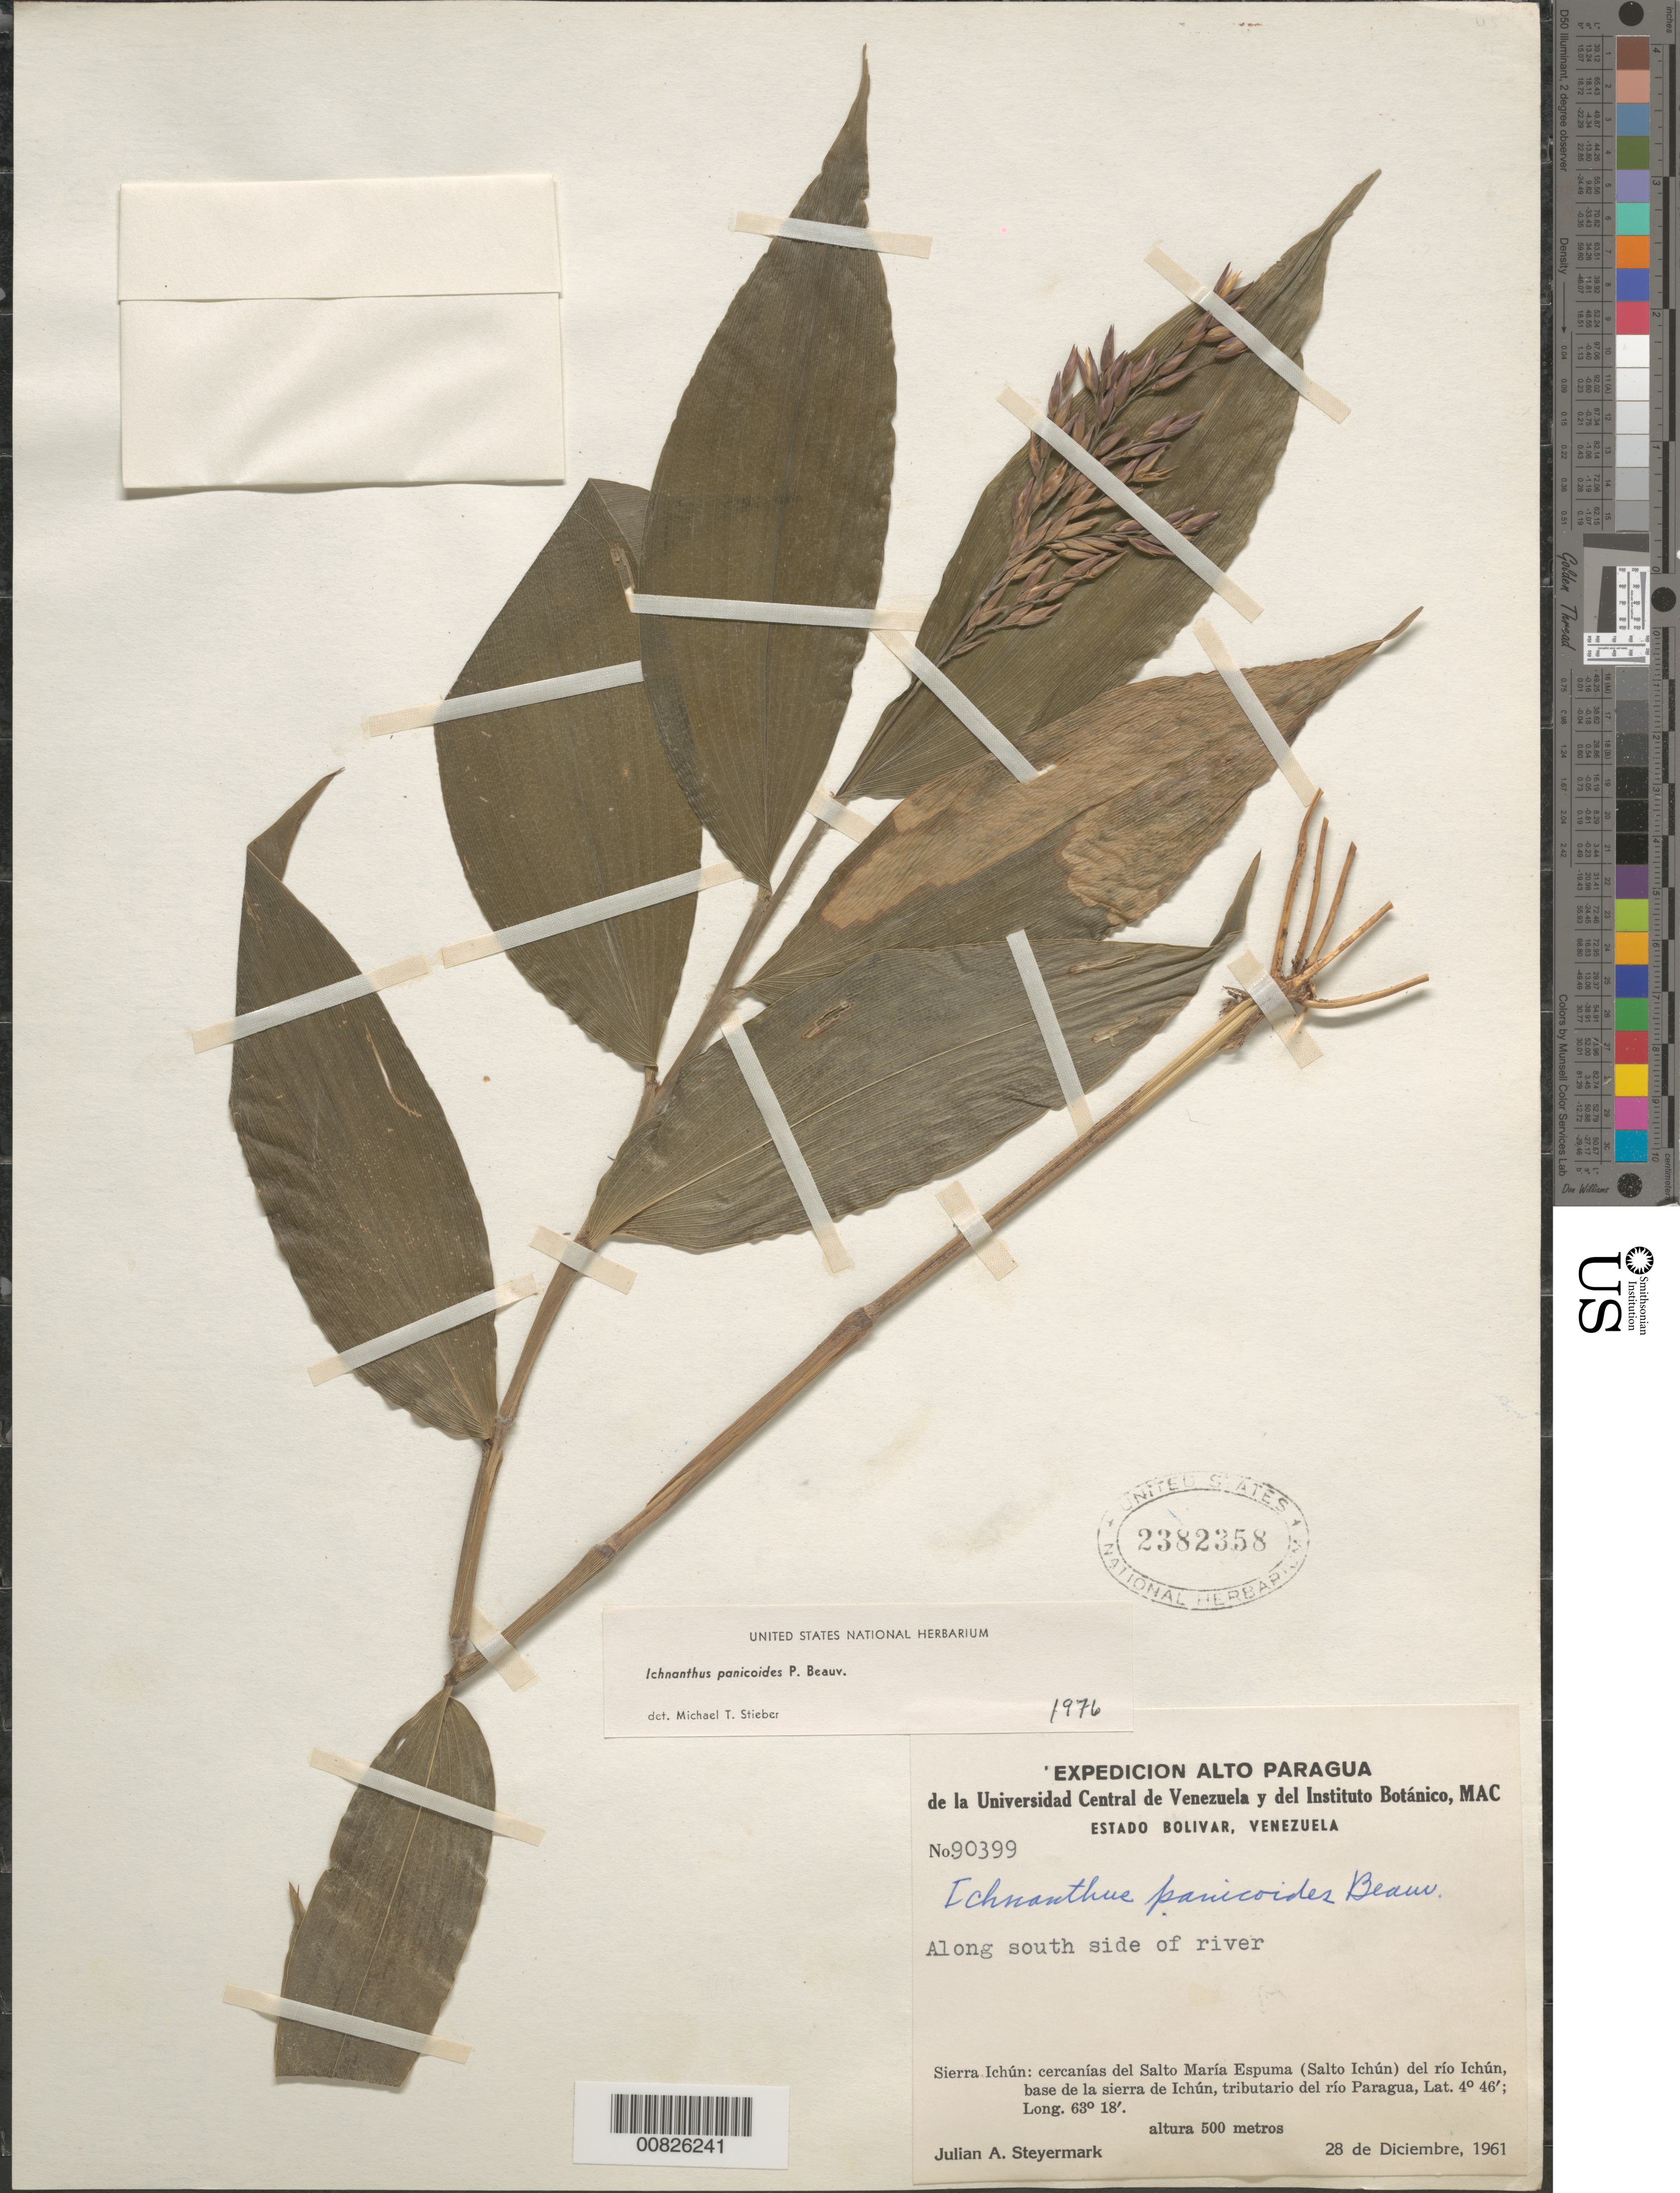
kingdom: Plantae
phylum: Tracheophyta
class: Liliopsida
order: Poales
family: Poaceae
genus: Ichnanthus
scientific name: Ichnanthus panicoides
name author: P. Beauv.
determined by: Stieber, M. T.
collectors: J. Steyermark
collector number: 90399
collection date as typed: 28-Dec-61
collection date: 1961-12-28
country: Venezuela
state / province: Bolívar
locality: Sierra Ichún: Salto María Espuma (Salto Ichún) del Río Ichún (tributary of río Paragua)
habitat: Along S side of river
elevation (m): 500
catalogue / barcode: US 2382358